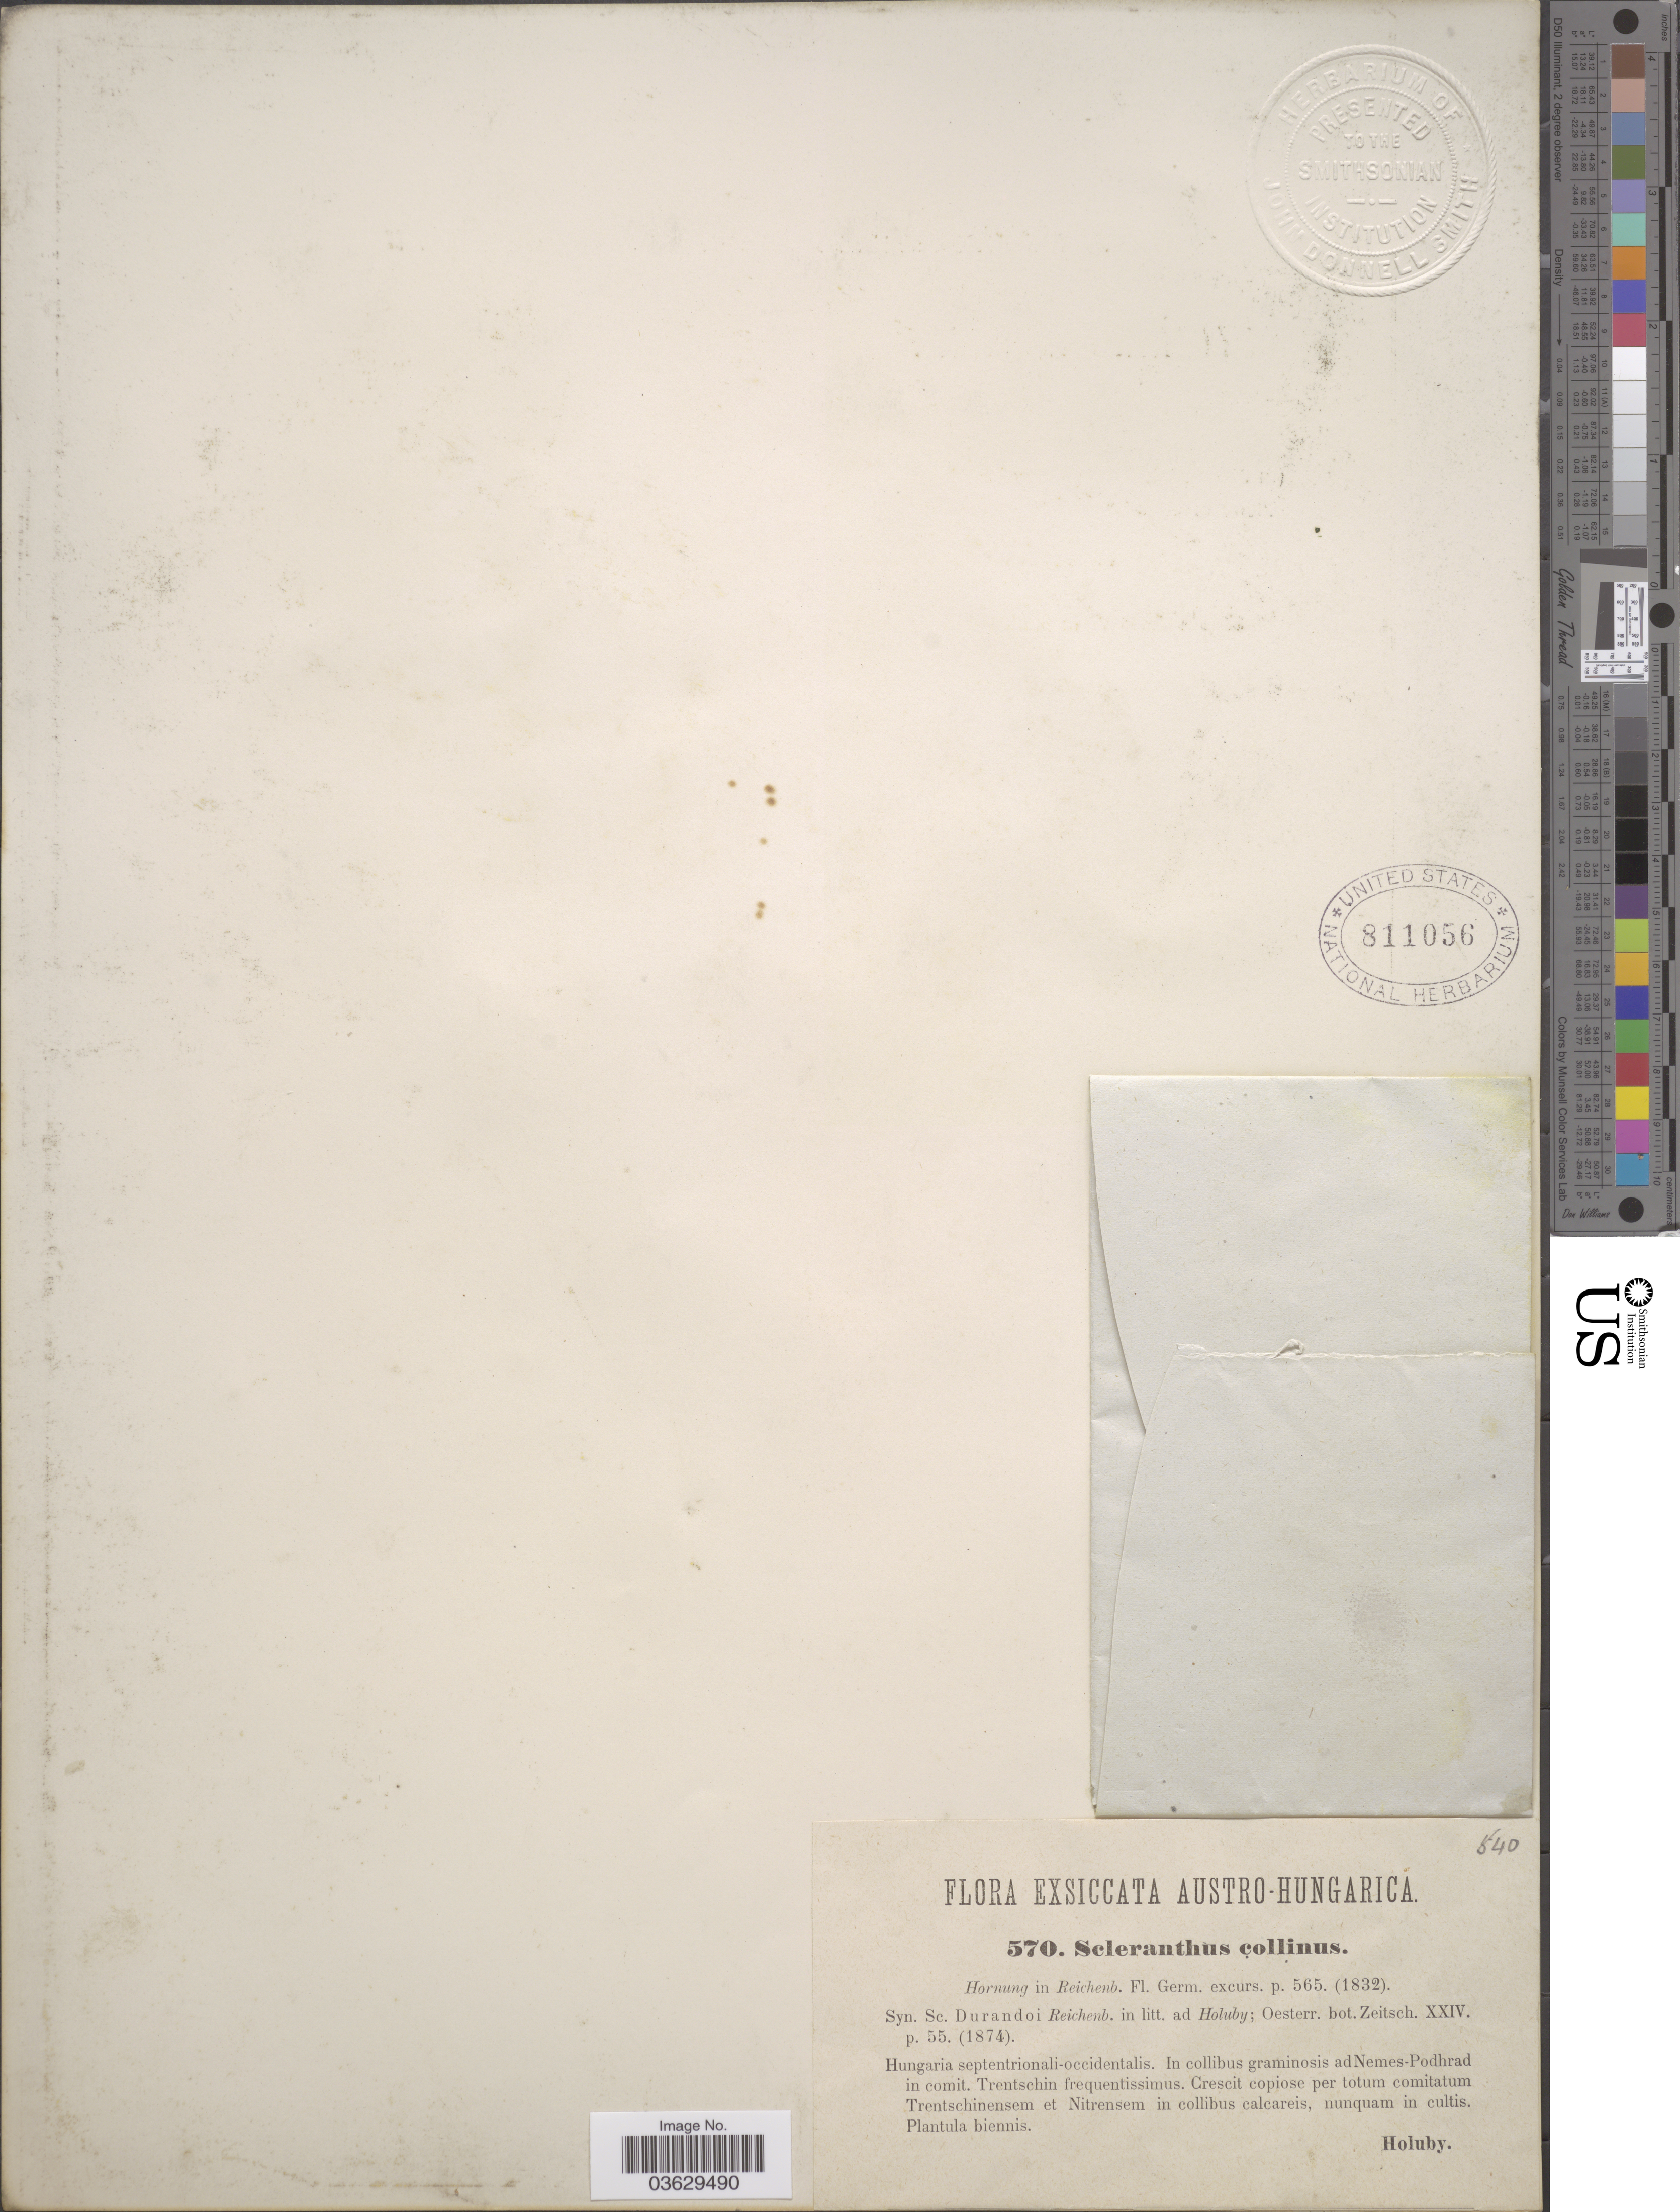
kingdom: Plantae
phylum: Tracheophyta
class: Magnoliopsida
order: Caryophyllales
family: Caryophyllaceae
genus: Scleranthus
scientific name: Scleranthus collinus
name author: Hornung ex Opiz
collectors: Holuby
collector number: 570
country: Hungary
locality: Austro-Hungarica. Hungarica septentrionali-occidentalis. In collibus graminosis ad Nemes-Podhrad in comit. Trentschin frequentissimus.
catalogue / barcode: US 811056